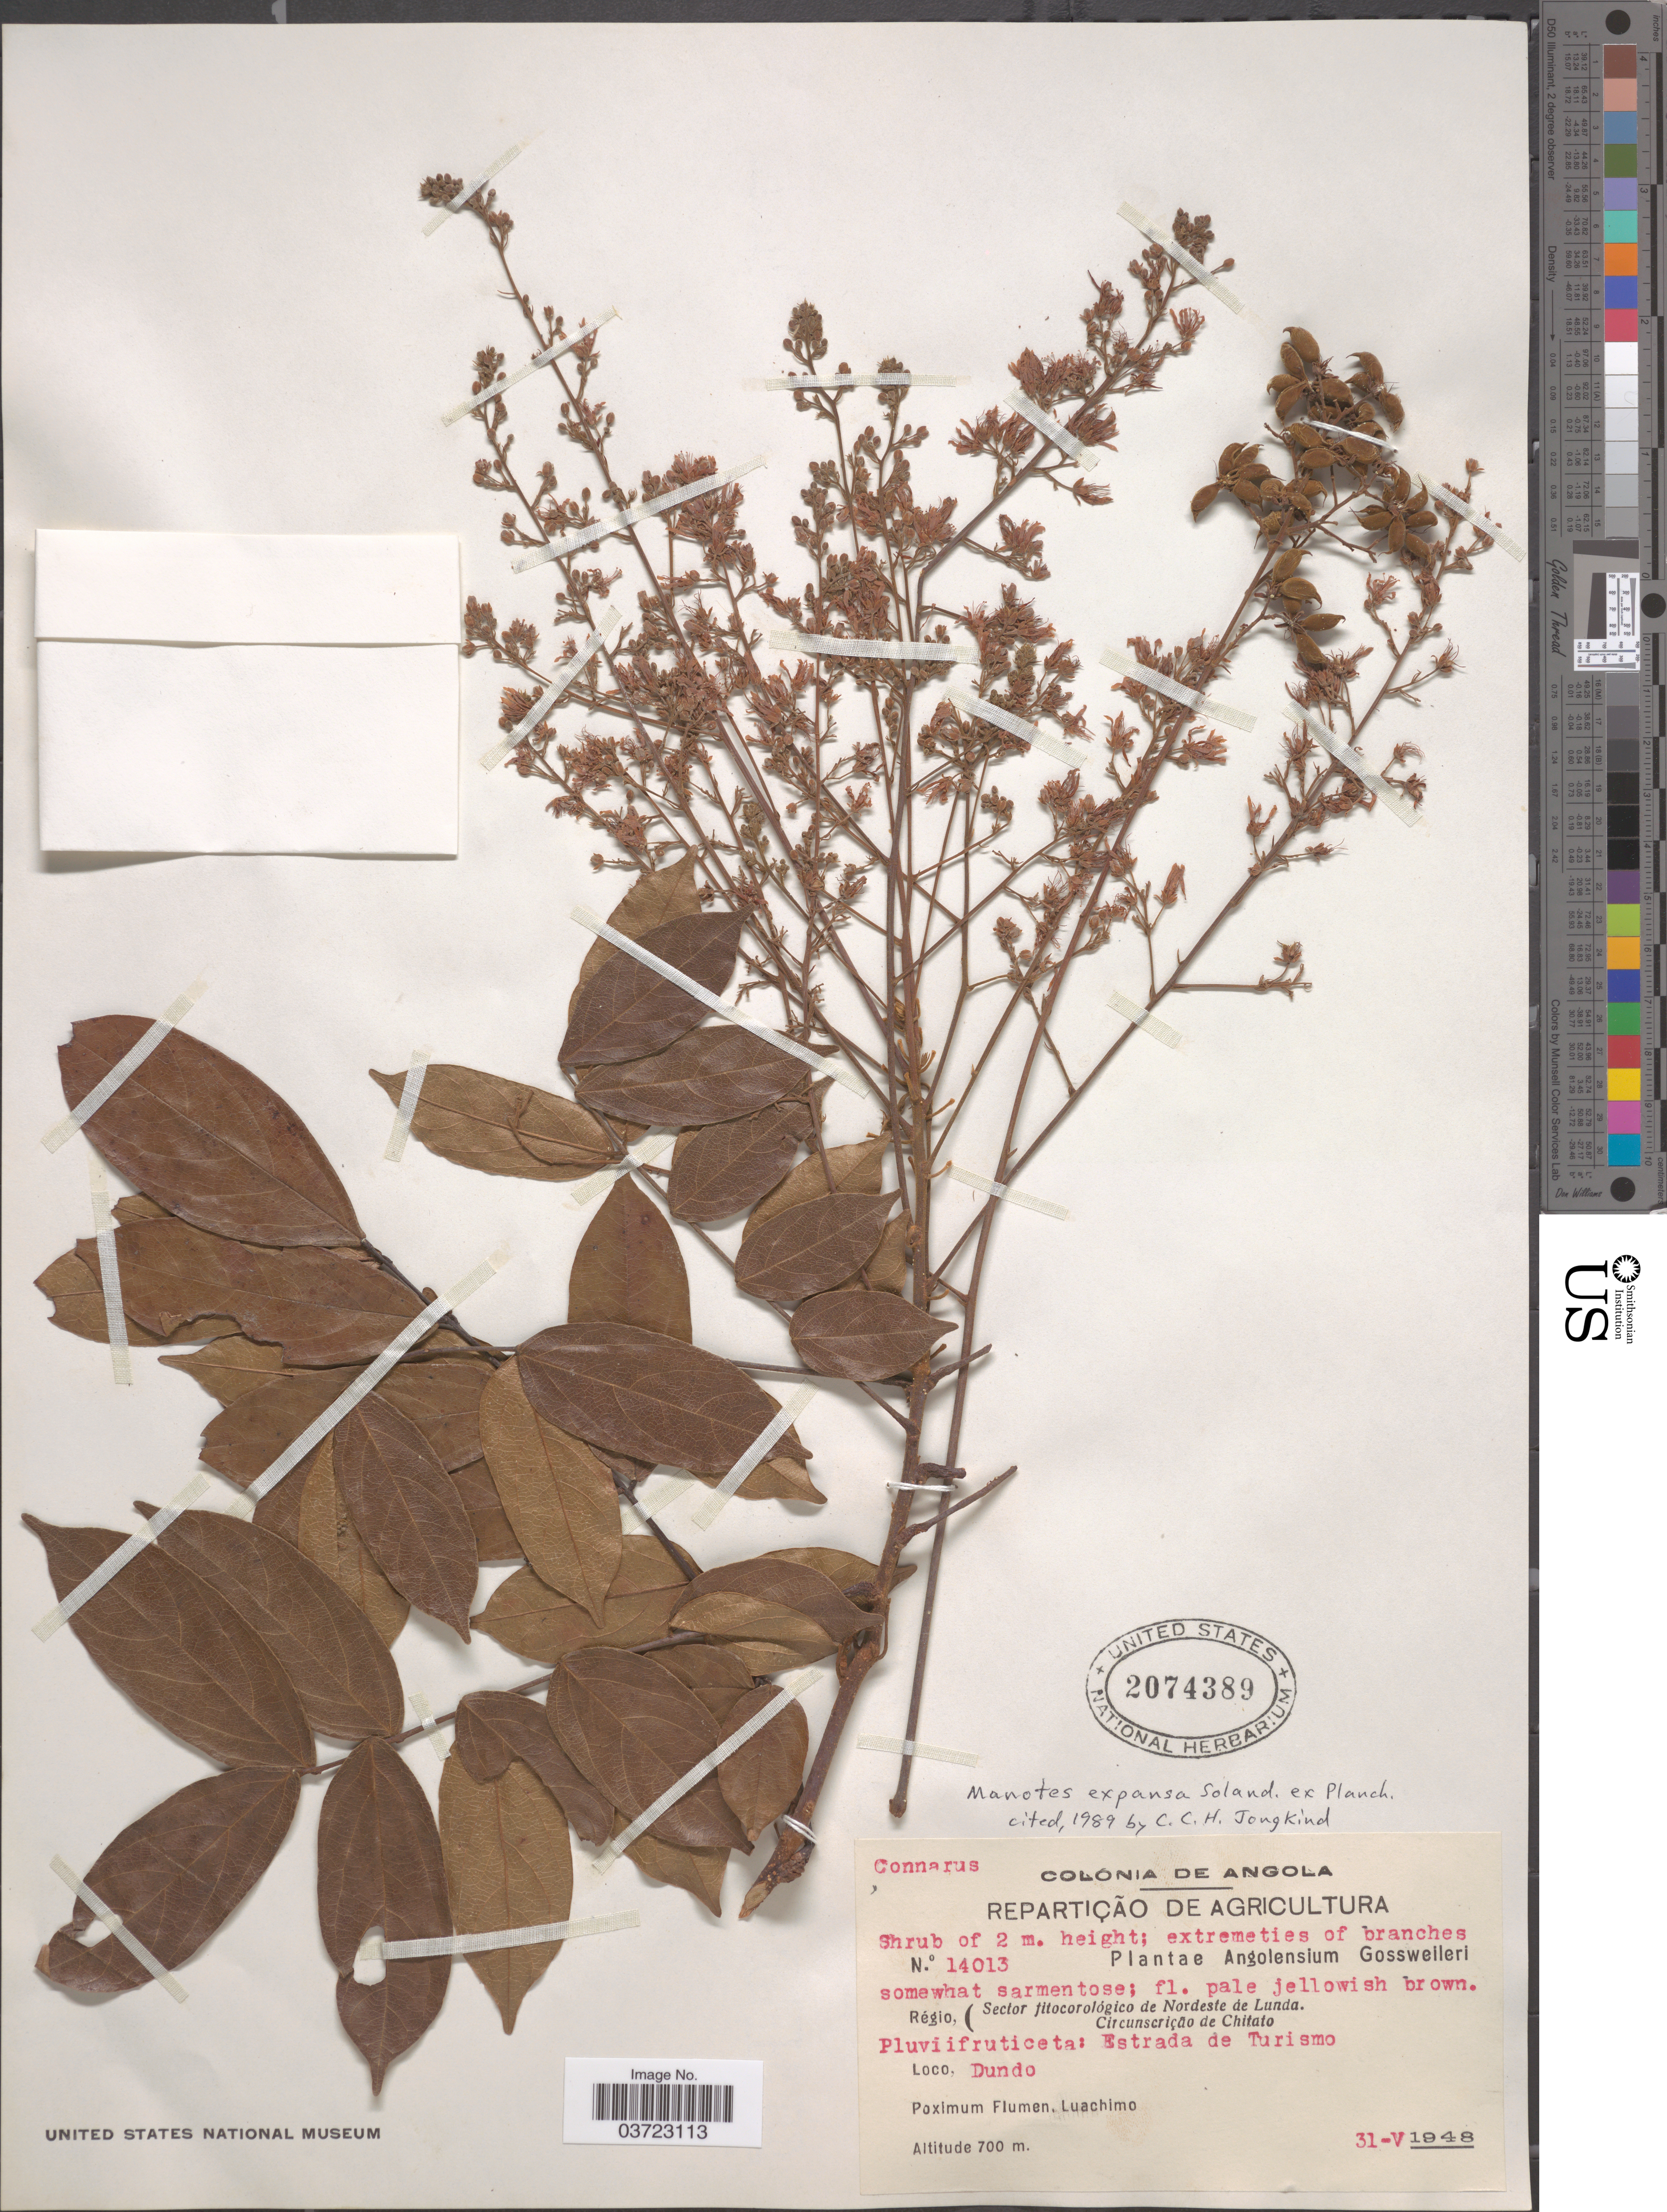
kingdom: Plantae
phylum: Tracheophyta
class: Magnoliopsida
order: Oxalidales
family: Connaraceae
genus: Manotes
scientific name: Manotes expansa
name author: Sol. ex Planch.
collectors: -. Gossweiler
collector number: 14013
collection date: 1948-05-31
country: Angola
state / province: Lunda Norte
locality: Régio,( Sector fitocorológico de Nordeste de Lunda. Circunscricão de Chitato. Pluviifruticeta: Estrada de Turismo. Dundo.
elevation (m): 700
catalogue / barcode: US 2074389